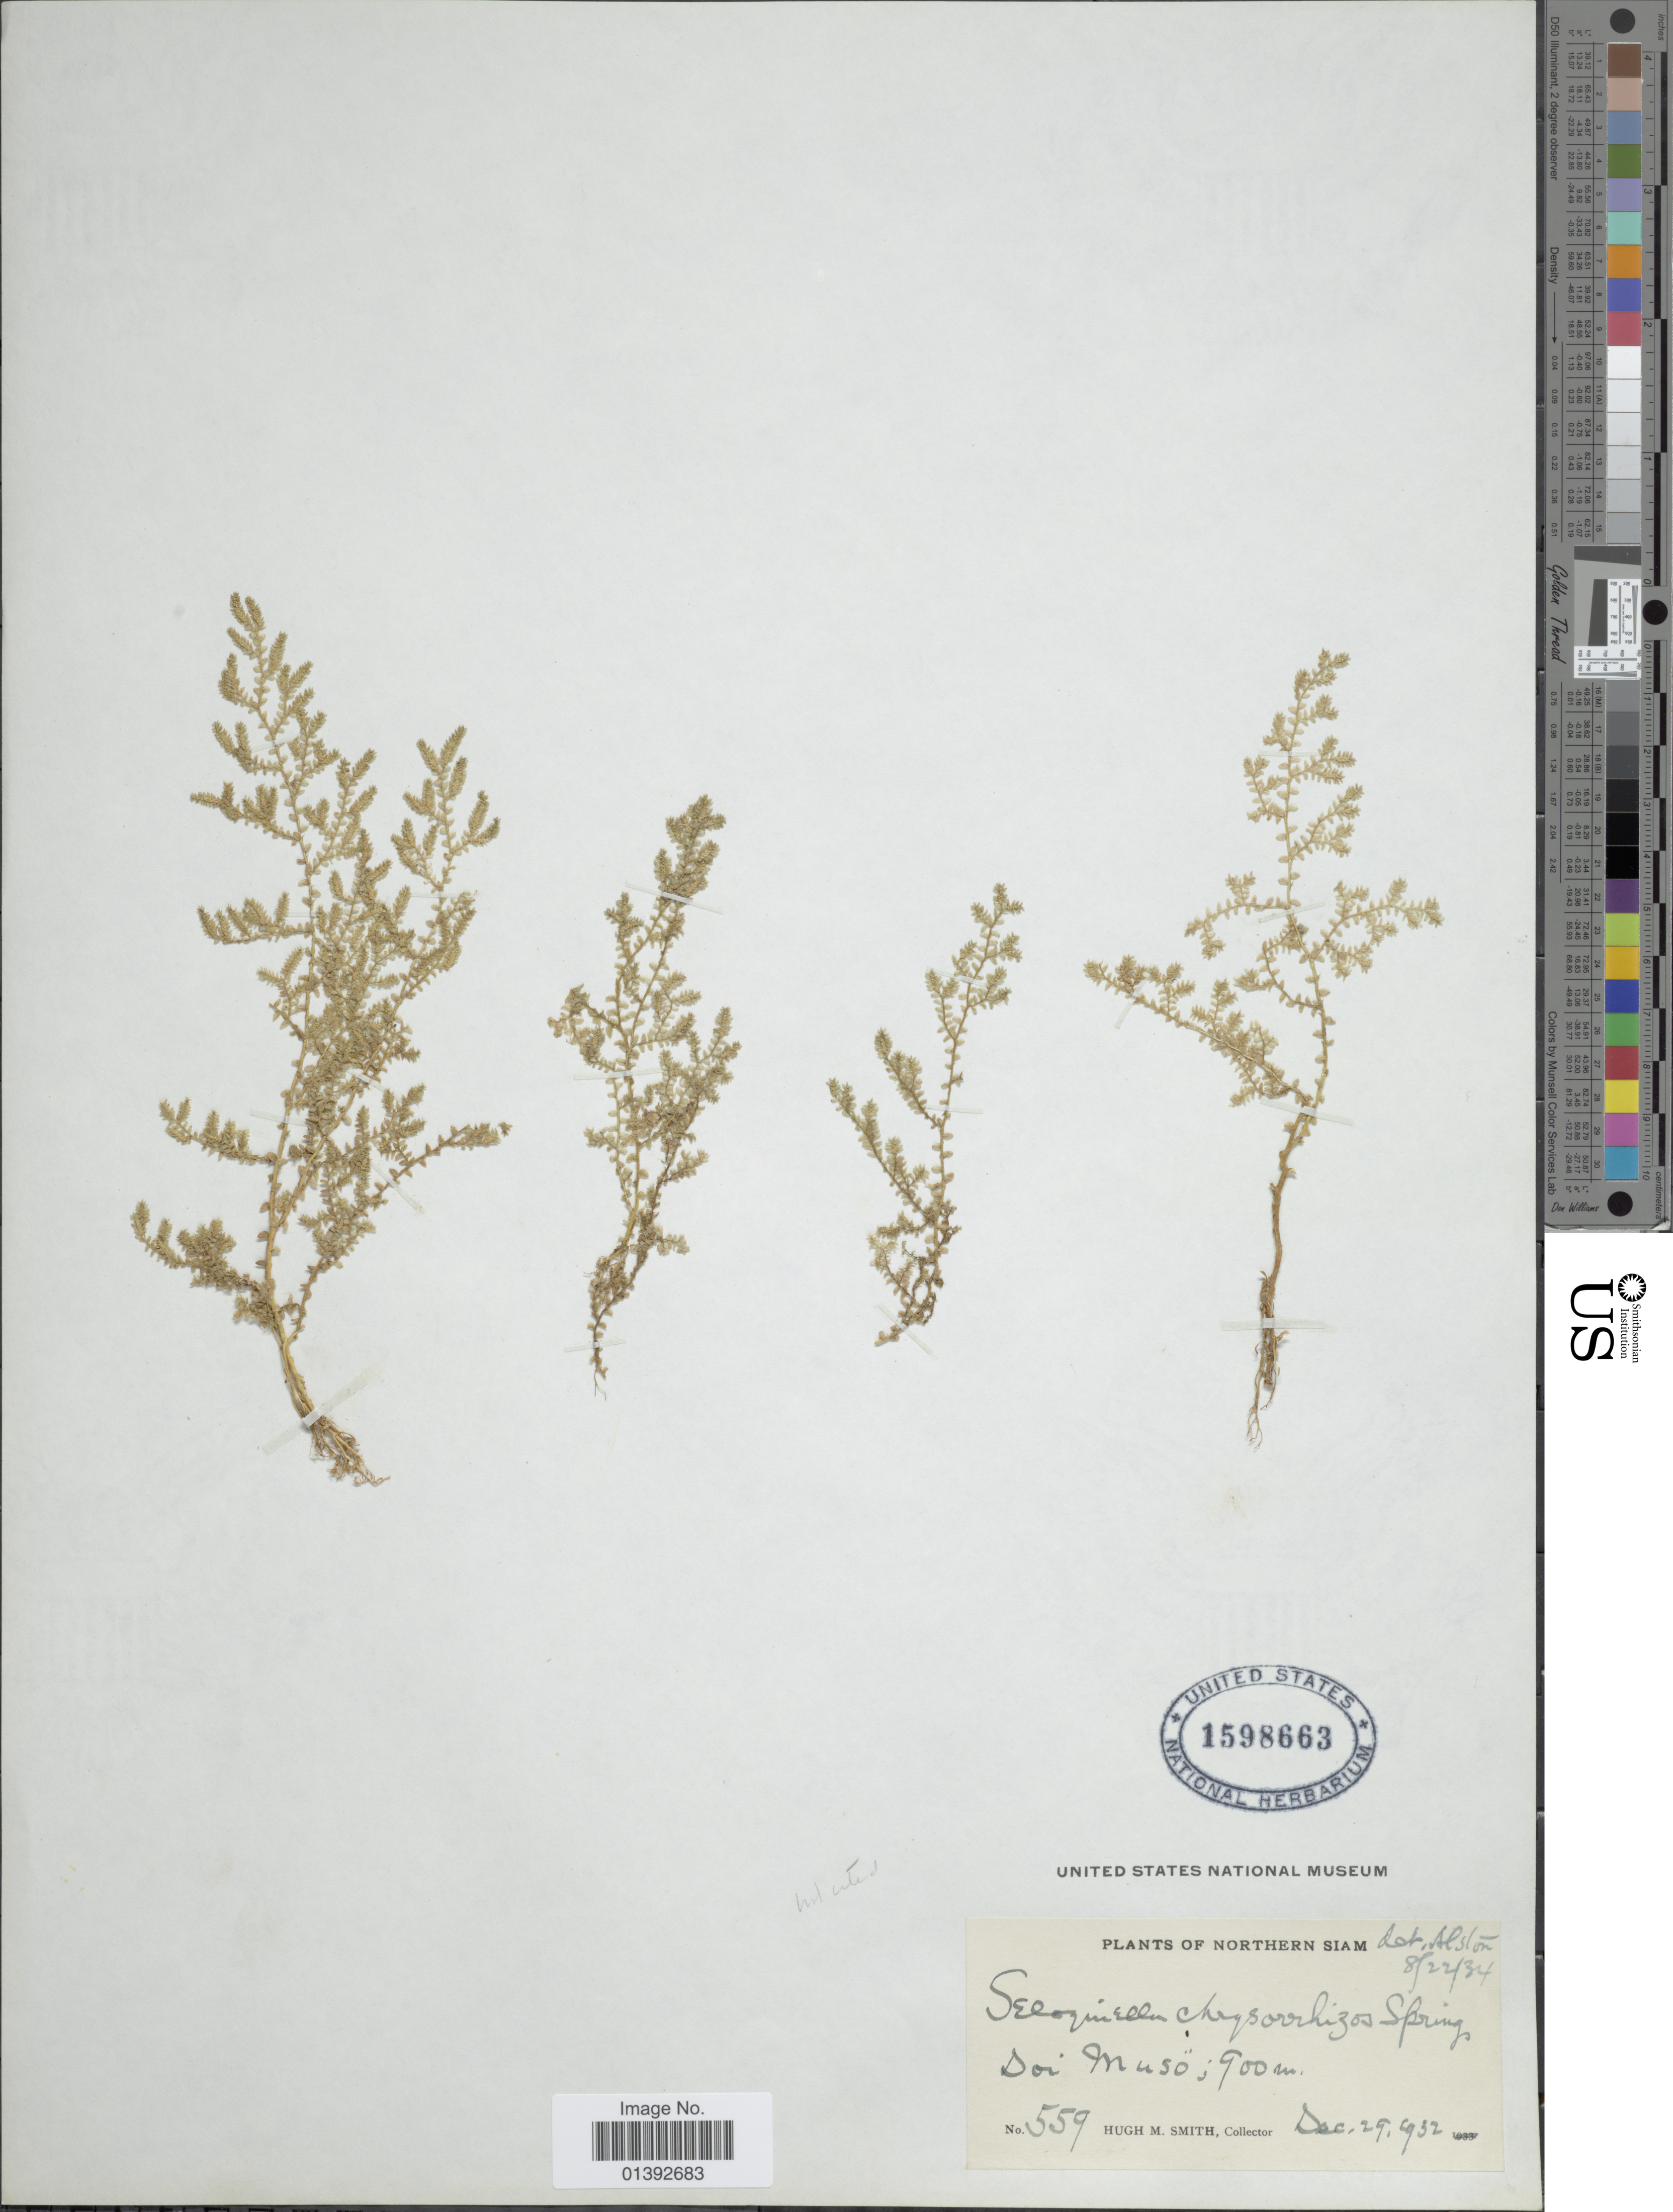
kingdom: Plantae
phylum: Tracheophyta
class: Lycopodiopsida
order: Selaginellales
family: Selaginellaceae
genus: Selaginella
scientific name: Selaginella chrysorrhizos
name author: Spring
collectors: H. M. Smith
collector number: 559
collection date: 1932-12-29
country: Thailand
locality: Northern Siam, Doi Musso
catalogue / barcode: US 1598663